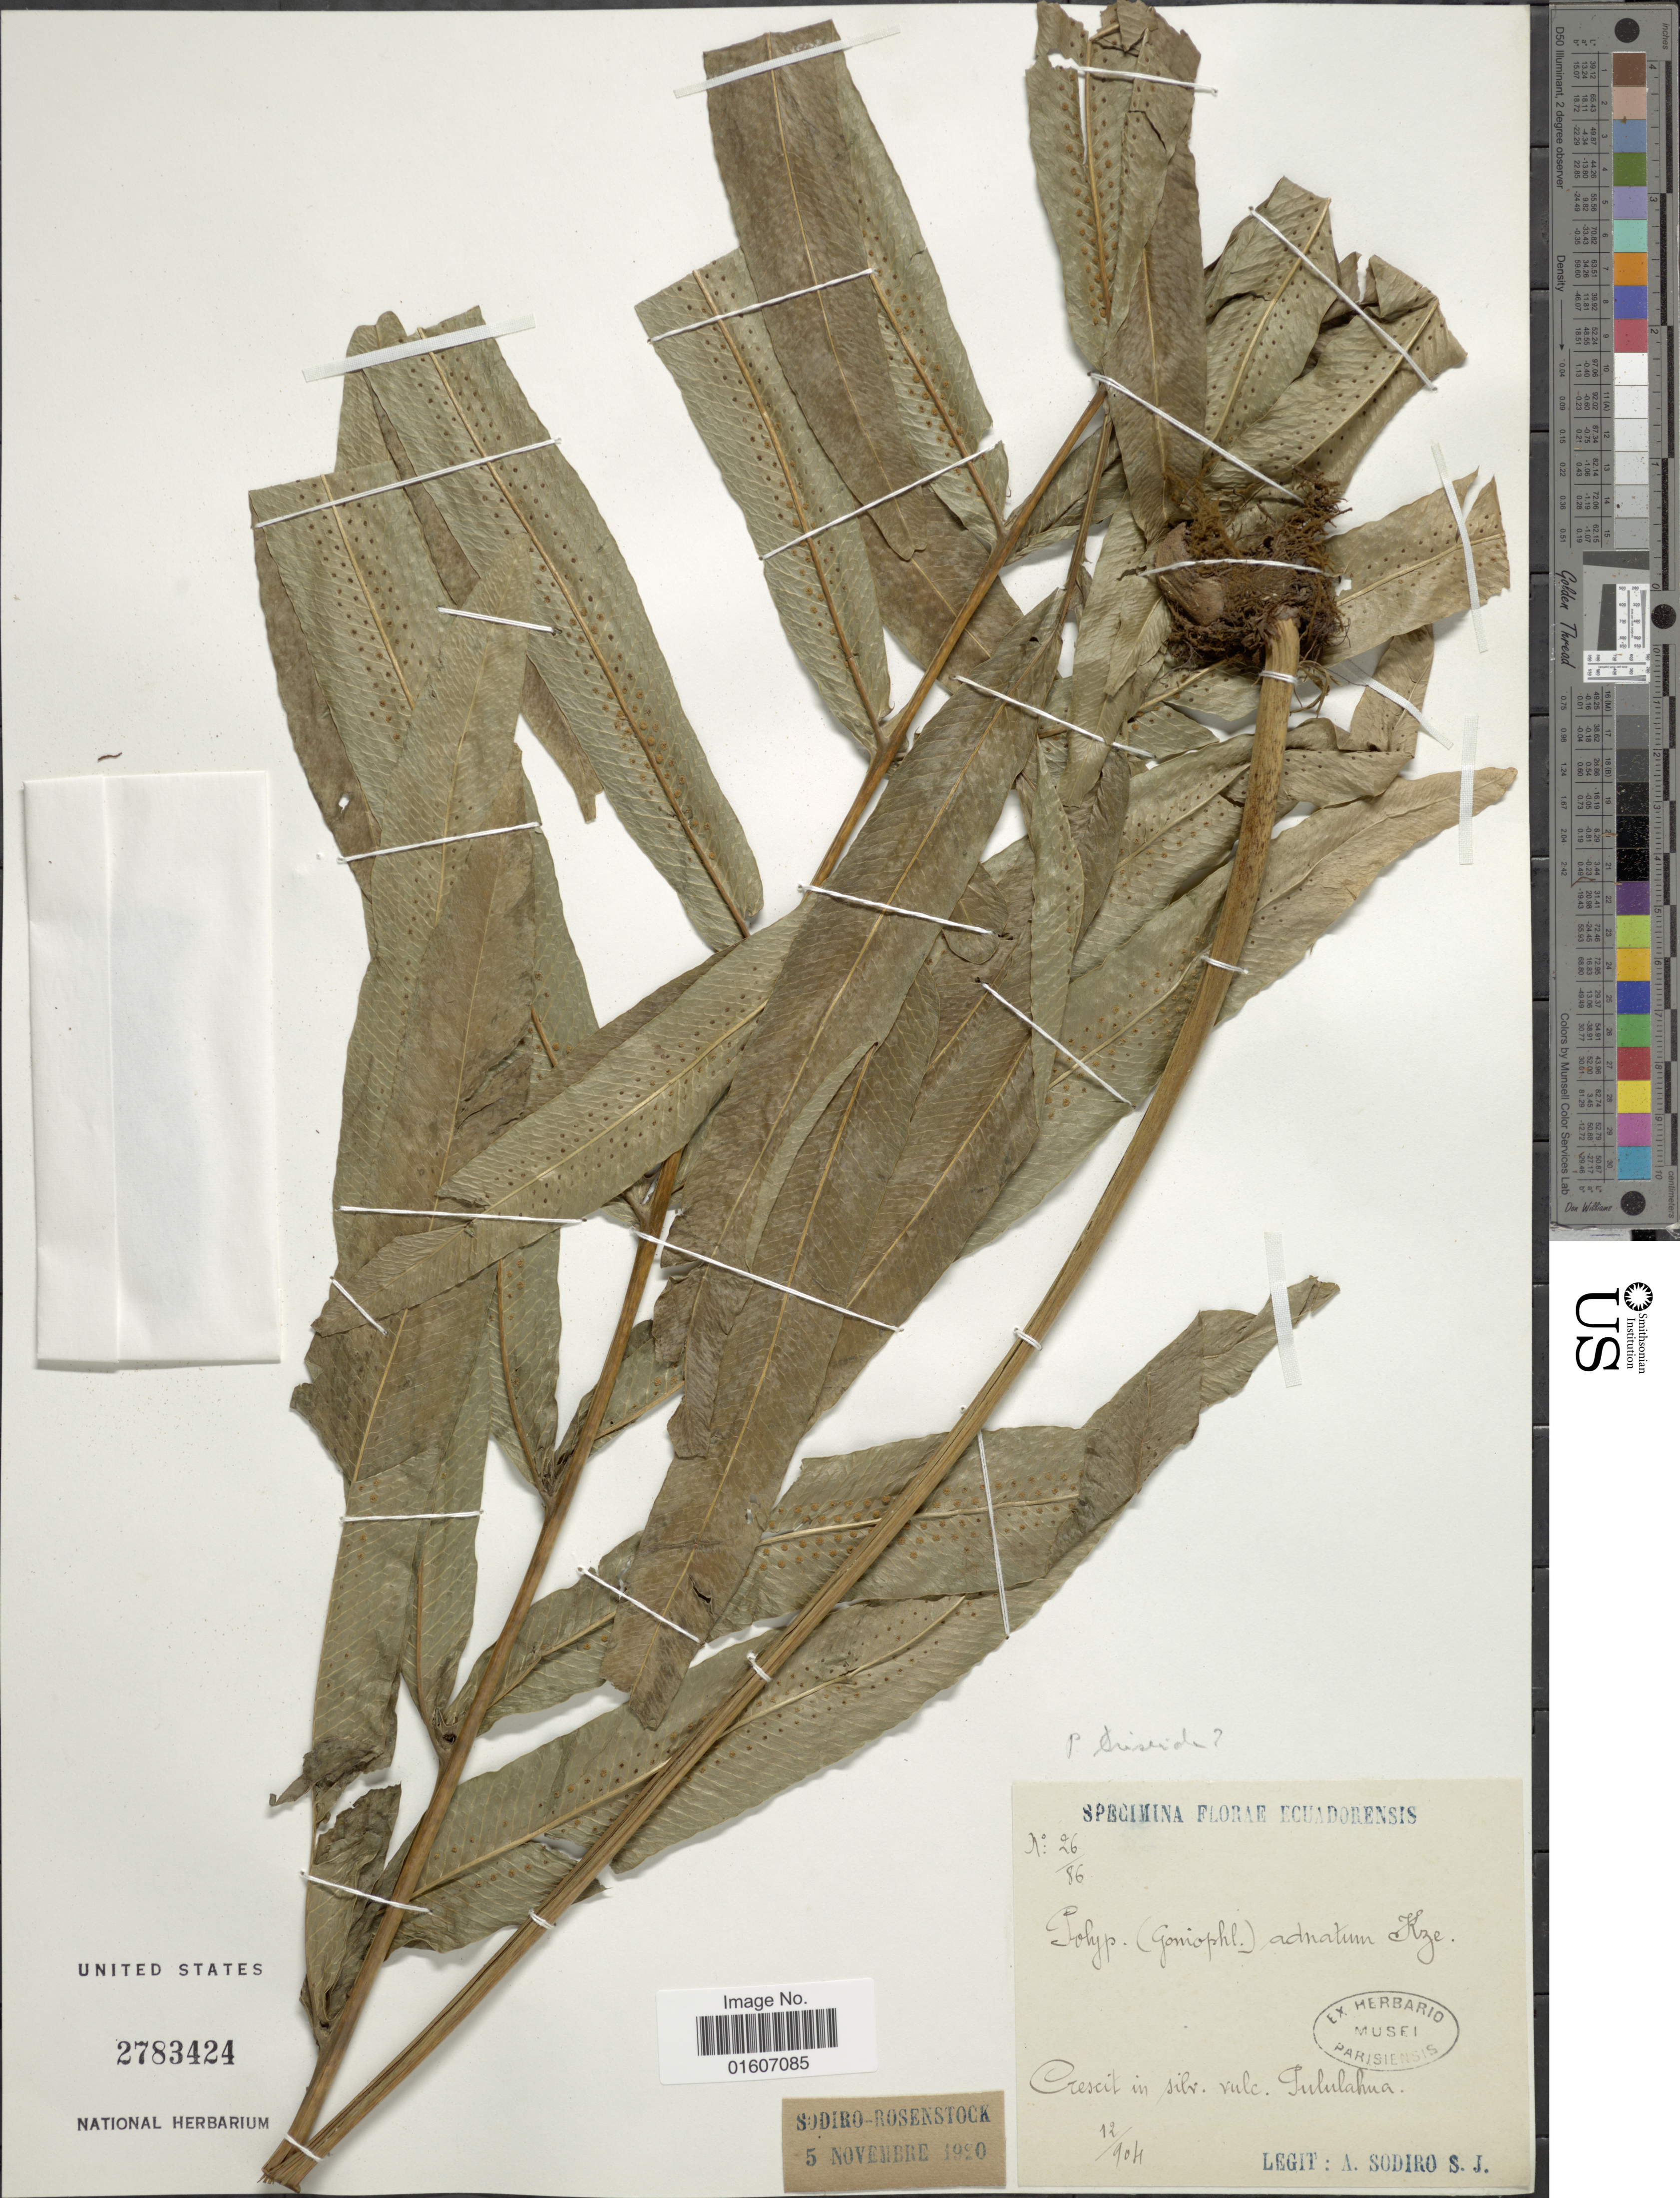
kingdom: Plantae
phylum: Tracheophyta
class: Polypodiopsida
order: Polypodiales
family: Polypodiaceae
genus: Serpocaulon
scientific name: Serpocaulon triseriale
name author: (Sw.) A.R. Sm.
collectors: A. Sodiro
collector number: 26/86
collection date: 1904-12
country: Ecuador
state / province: Pichincha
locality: Crescit in silv. vulc. Pululahua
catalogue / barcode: US 2783424